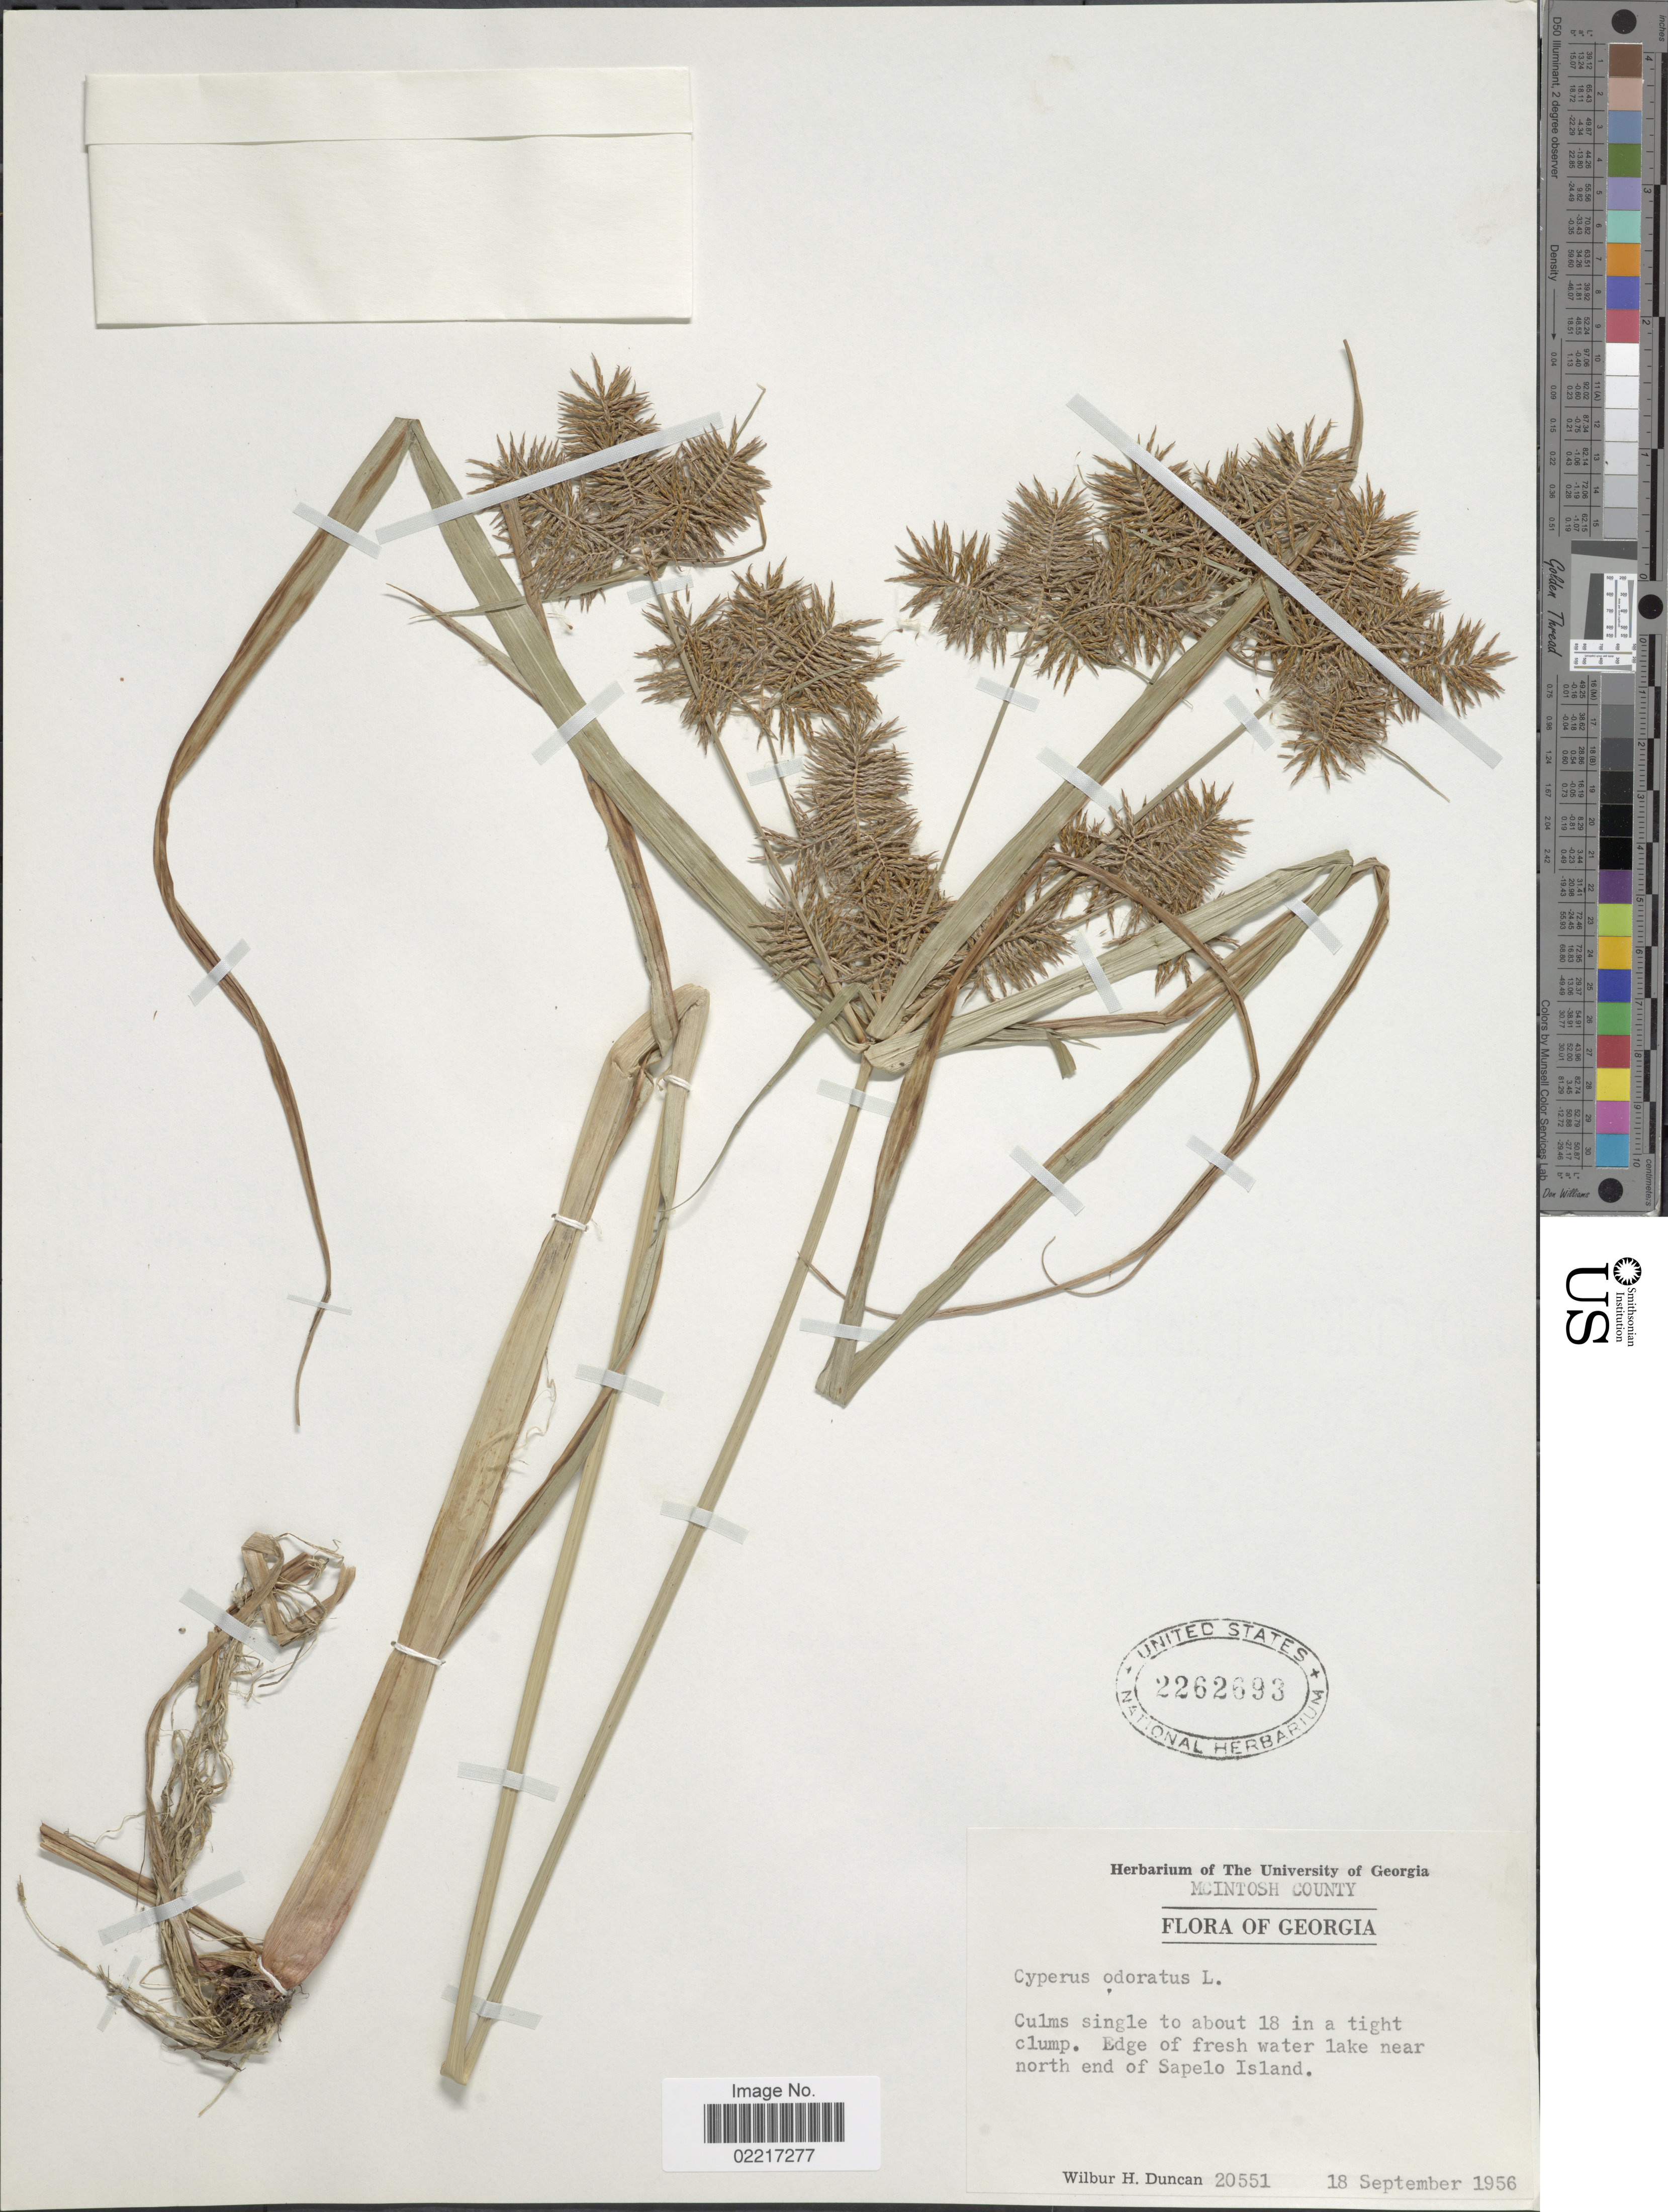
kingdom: Plantae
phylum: Tracheophyta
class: Liliopsida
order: Poales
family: Cyperaceae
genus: Cyperus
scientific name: Cyperus odoratus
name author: L.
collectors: W. H. Duncan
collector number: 20551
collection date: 1956-09-18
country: United States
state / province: Georgia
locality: McIntosh County, Edge of fresh water lake near north end of Sapelo Island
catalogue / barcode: US 2262693